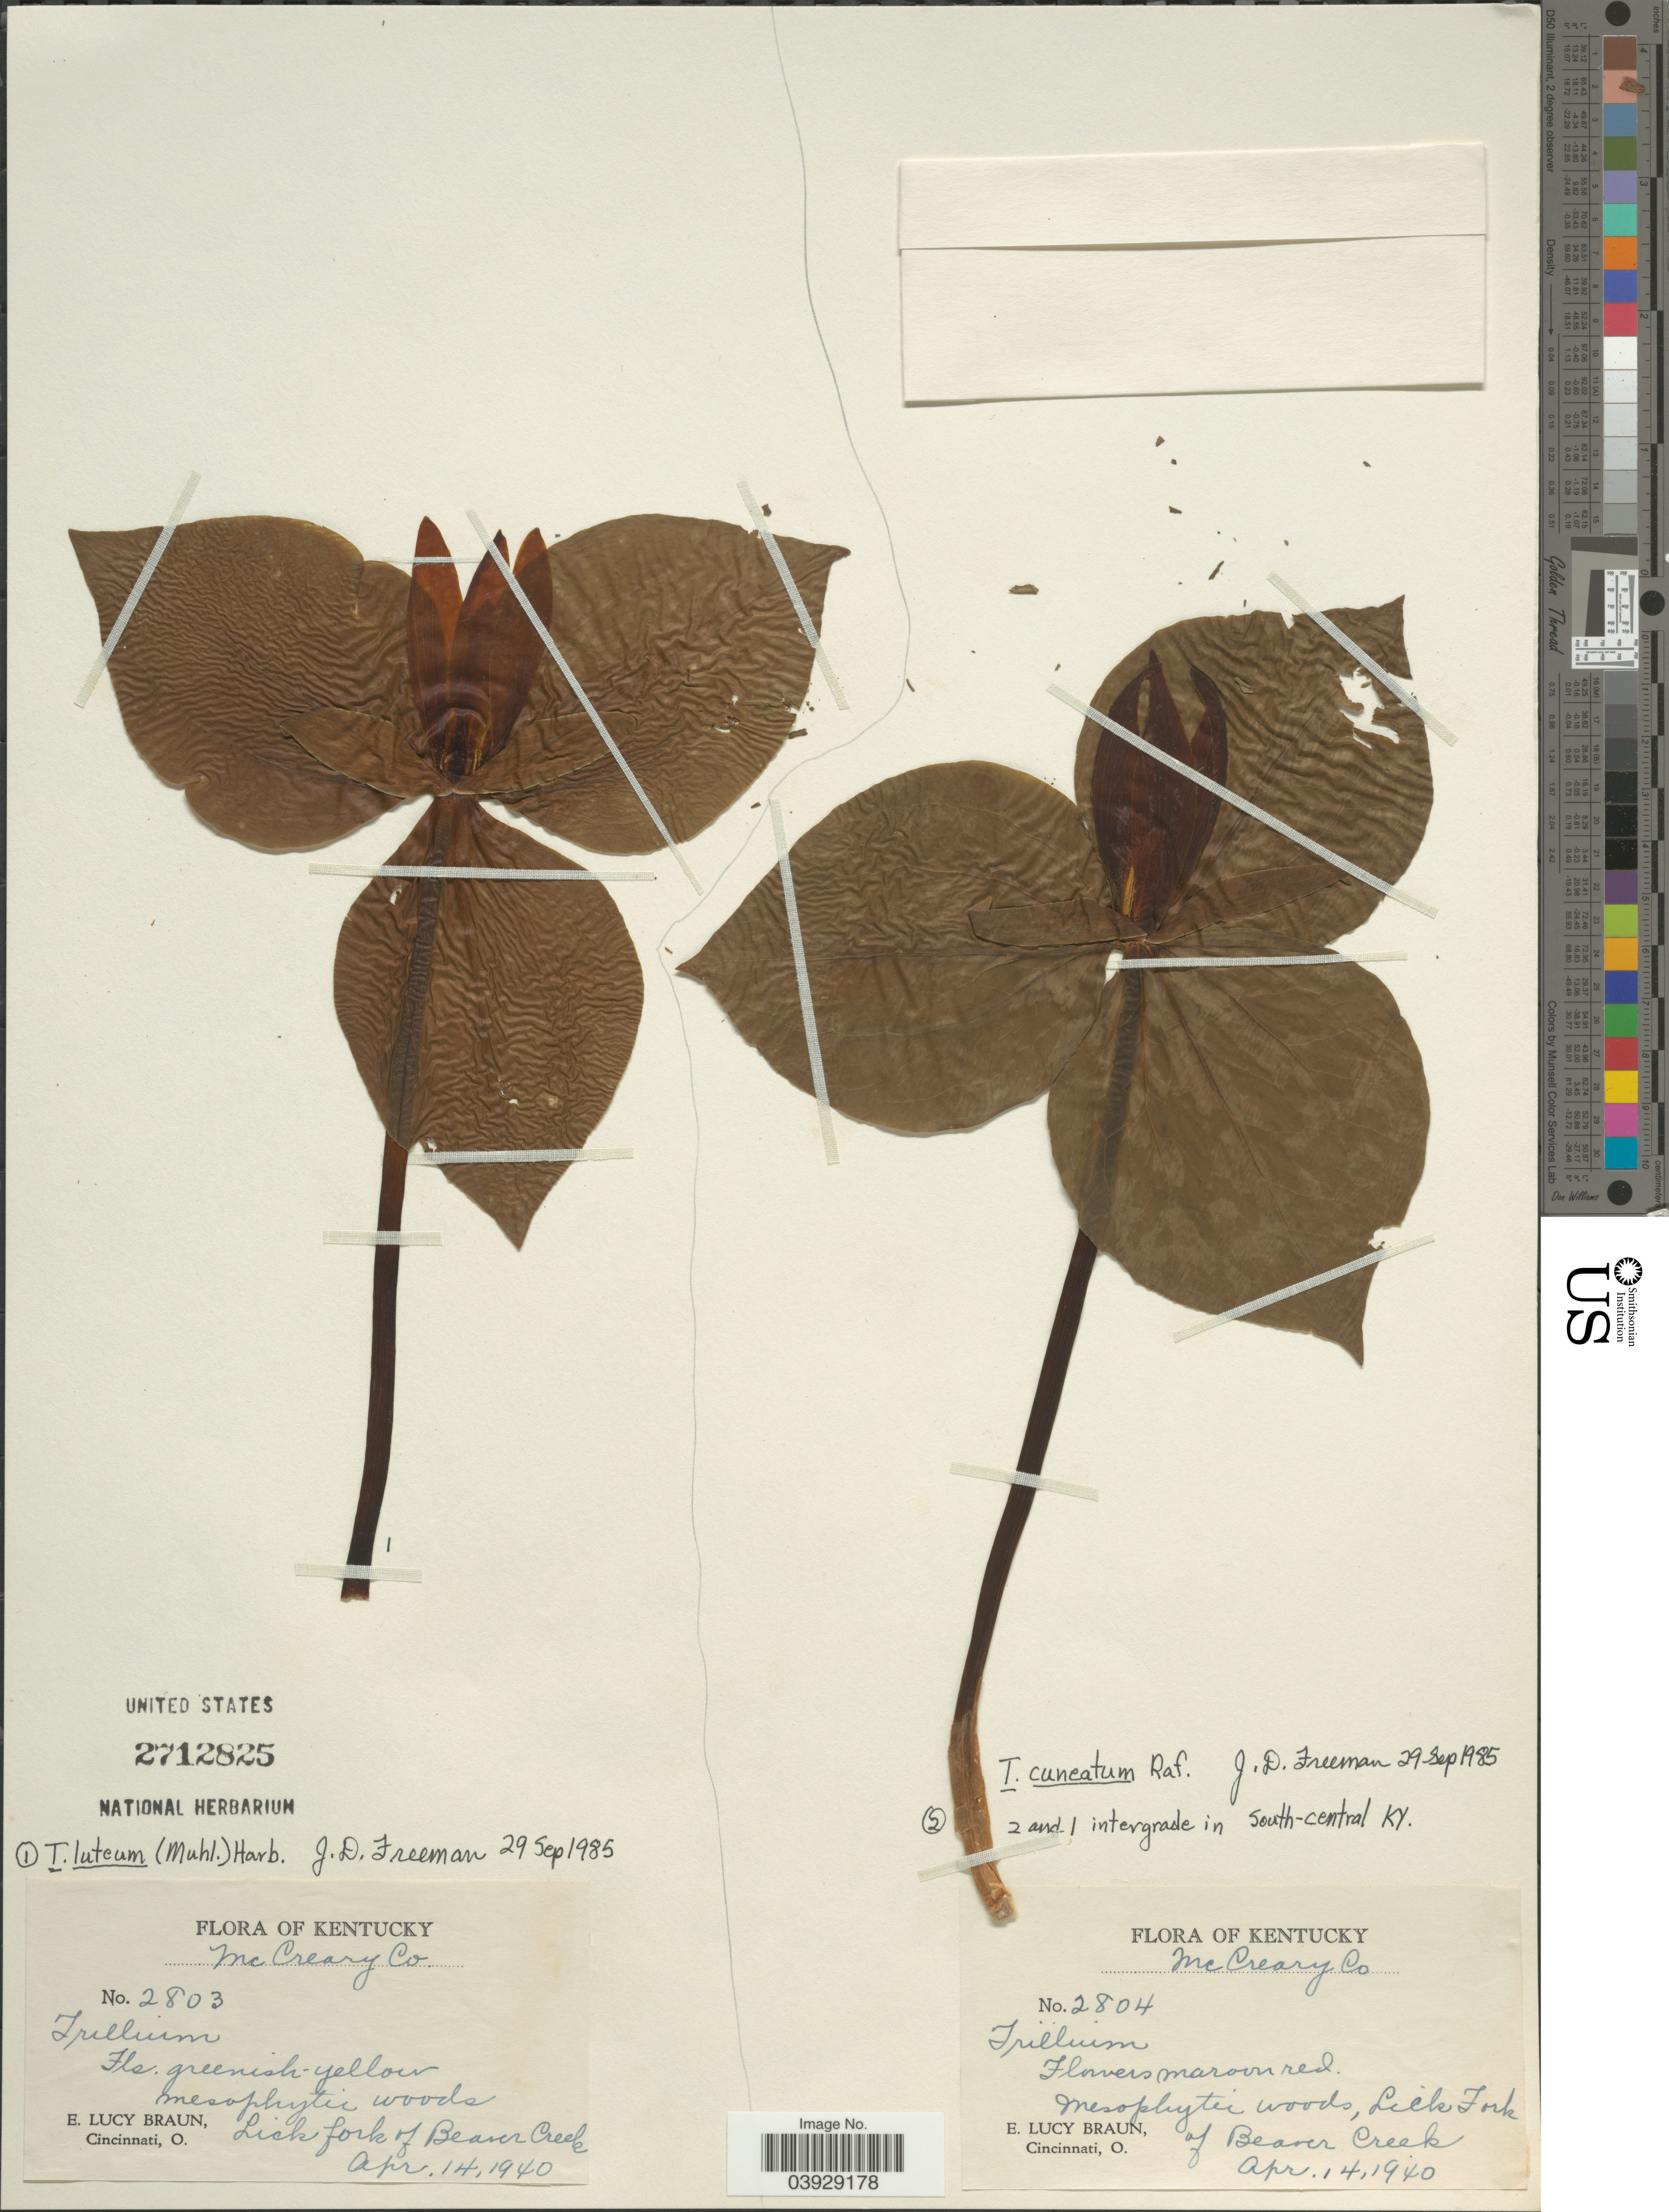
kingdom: Plantae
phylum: Tracheophyta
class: Liliopsida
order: Liliales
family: Melanthiaceae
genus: Trillium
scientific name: Trillium cuneatum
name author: Raf.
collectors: E. L. Braun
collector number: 2804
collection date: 1940-04-14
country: United States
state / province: Kentucky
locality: McCreary Co. Lick Fork of Beaver Creek.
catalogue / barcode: US 2712825-2